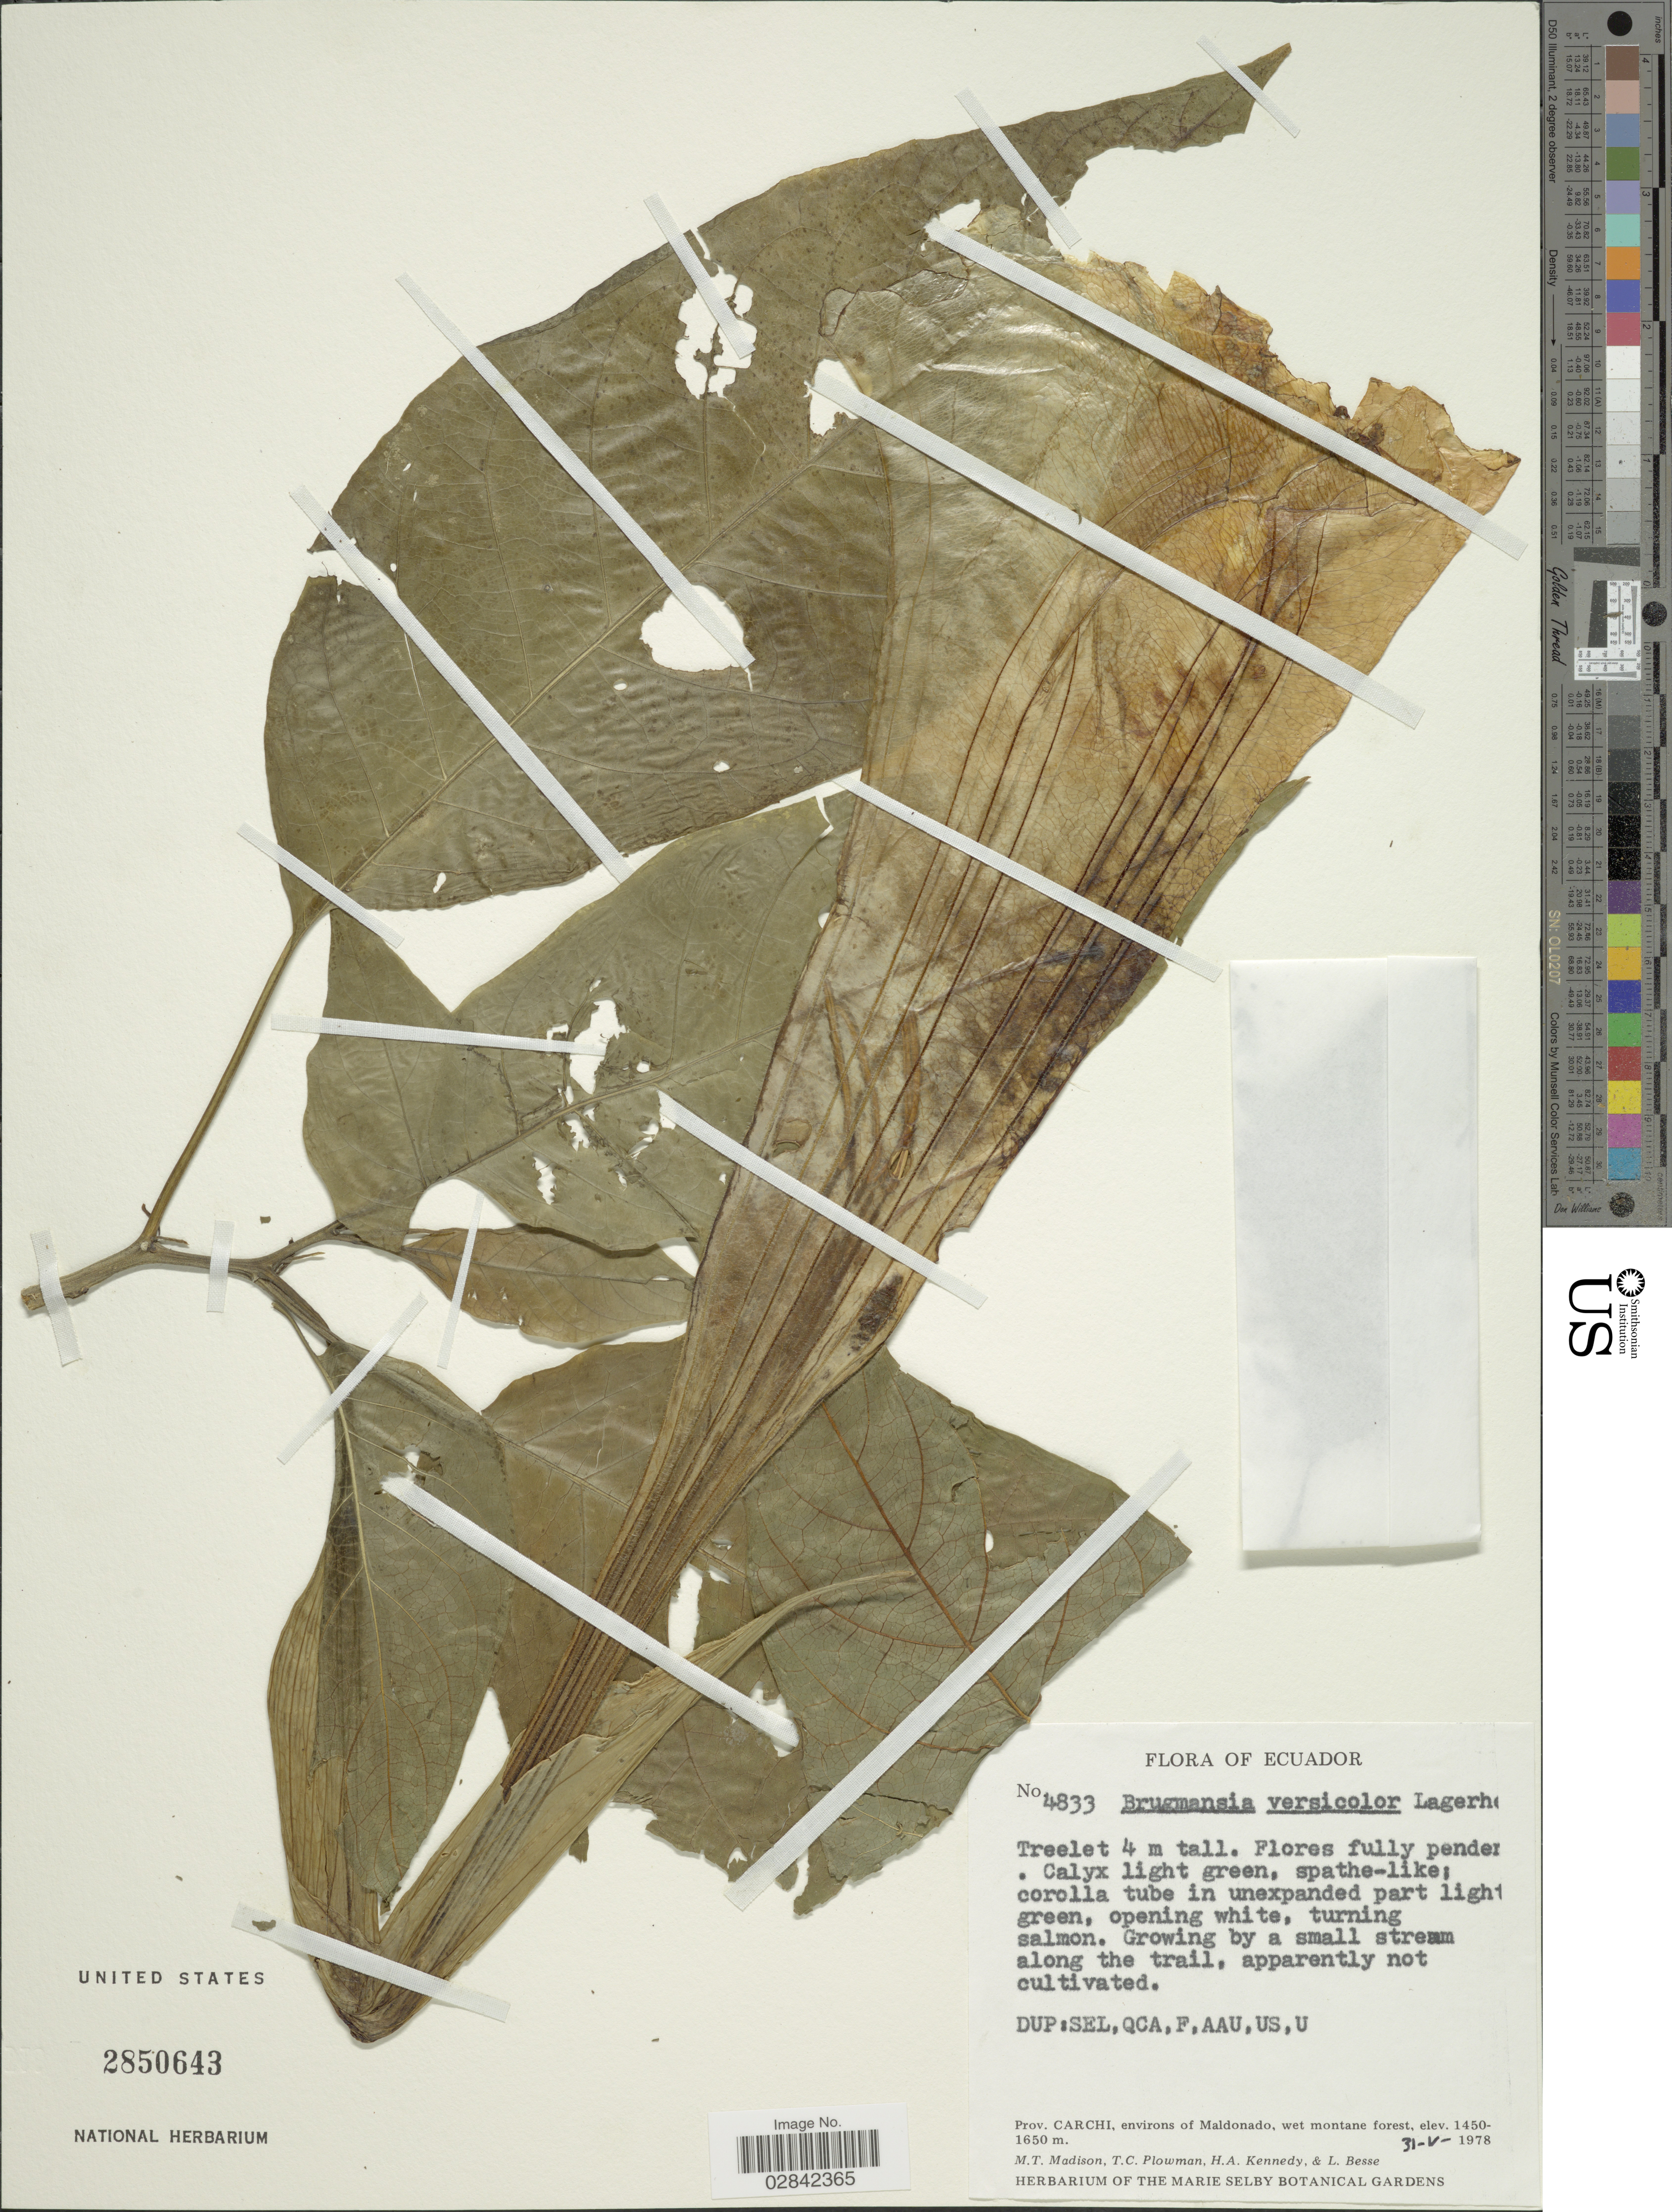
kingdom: Plantae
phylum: Tracheophyta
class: Magnoliopsida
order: Solanales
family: Solanaceae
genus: Brugmansia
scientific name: Brugmansia versicolor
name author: Lagerh.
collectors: M. T. Madison, T. Plowman, H. Kennedy & L. Besse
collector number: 4833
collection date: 1978-05-31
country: Ecuador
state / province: Carchi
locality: Prov. Carchi: environs of Maldonado, wet montane forest.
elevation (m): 1450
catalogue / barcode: US 2850643